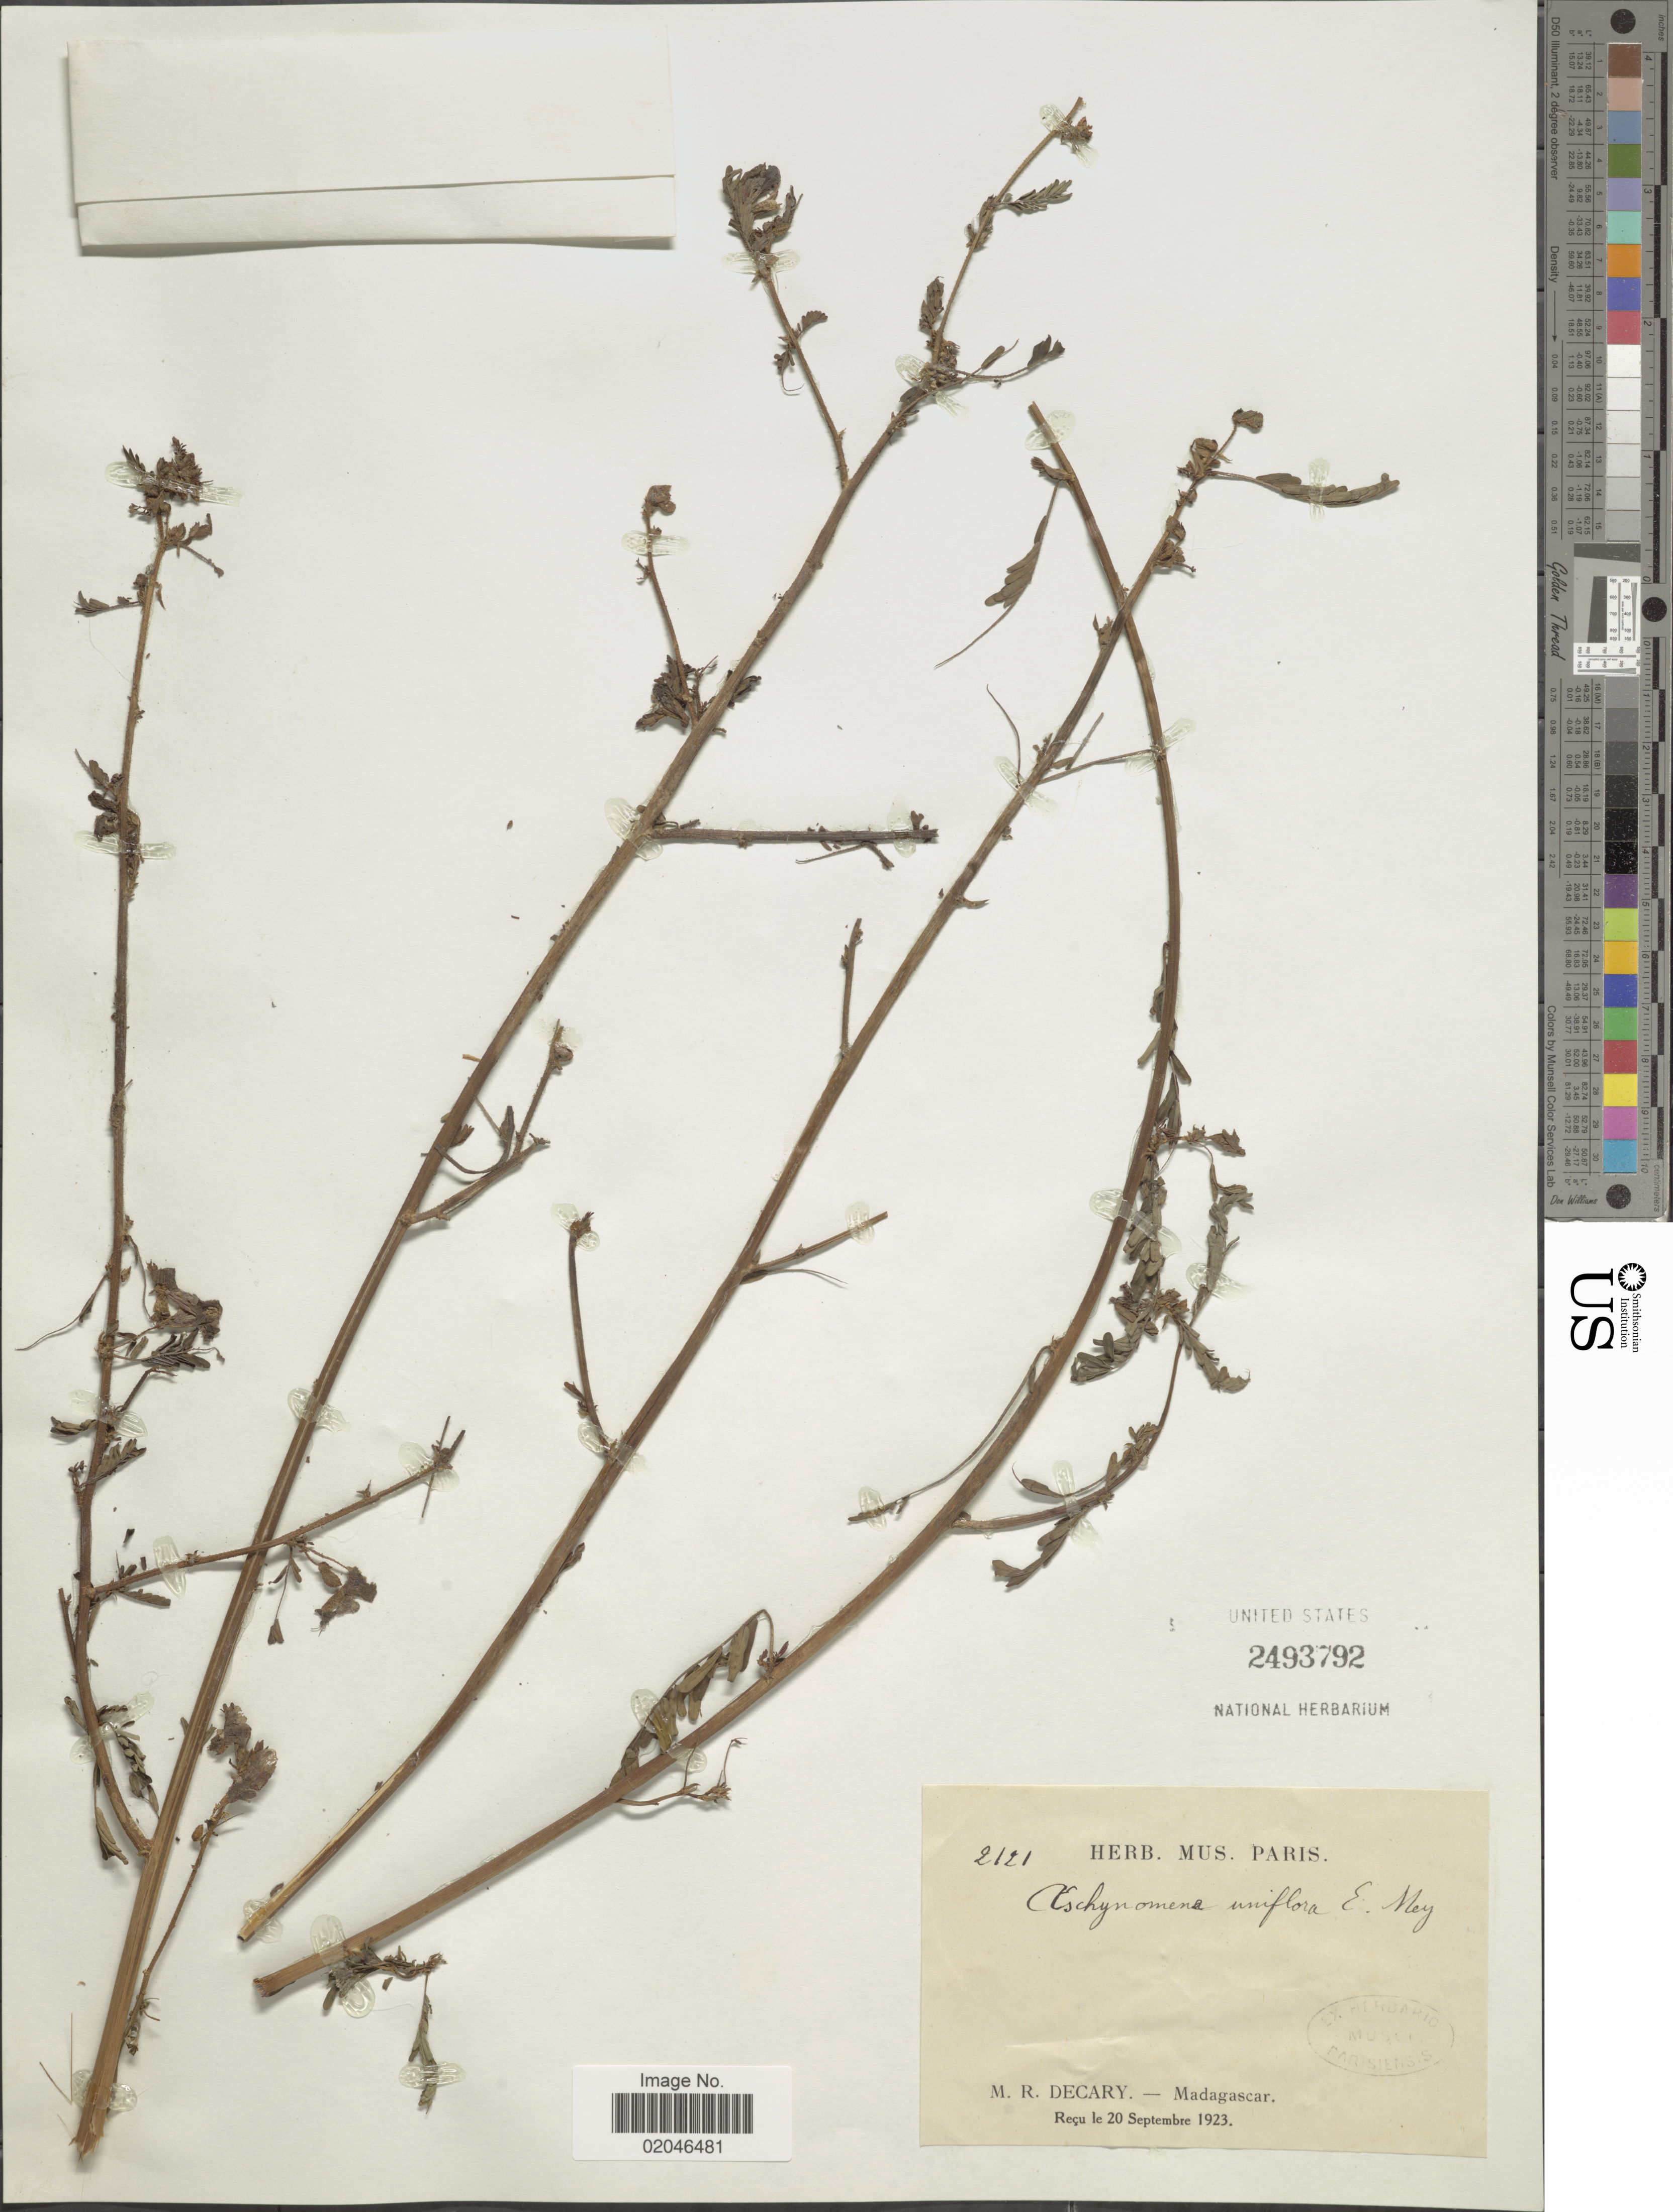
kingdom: Plantae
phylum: Tracheophyta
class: Magnoliopsida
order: Fabales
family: Fabaceae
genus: Aeschynomene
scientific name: Aeschynomene uniflora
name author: E. Mey.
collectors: R. Decary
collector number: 2121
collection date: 1923-09-20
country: Madagascar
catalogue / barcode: US 2493792